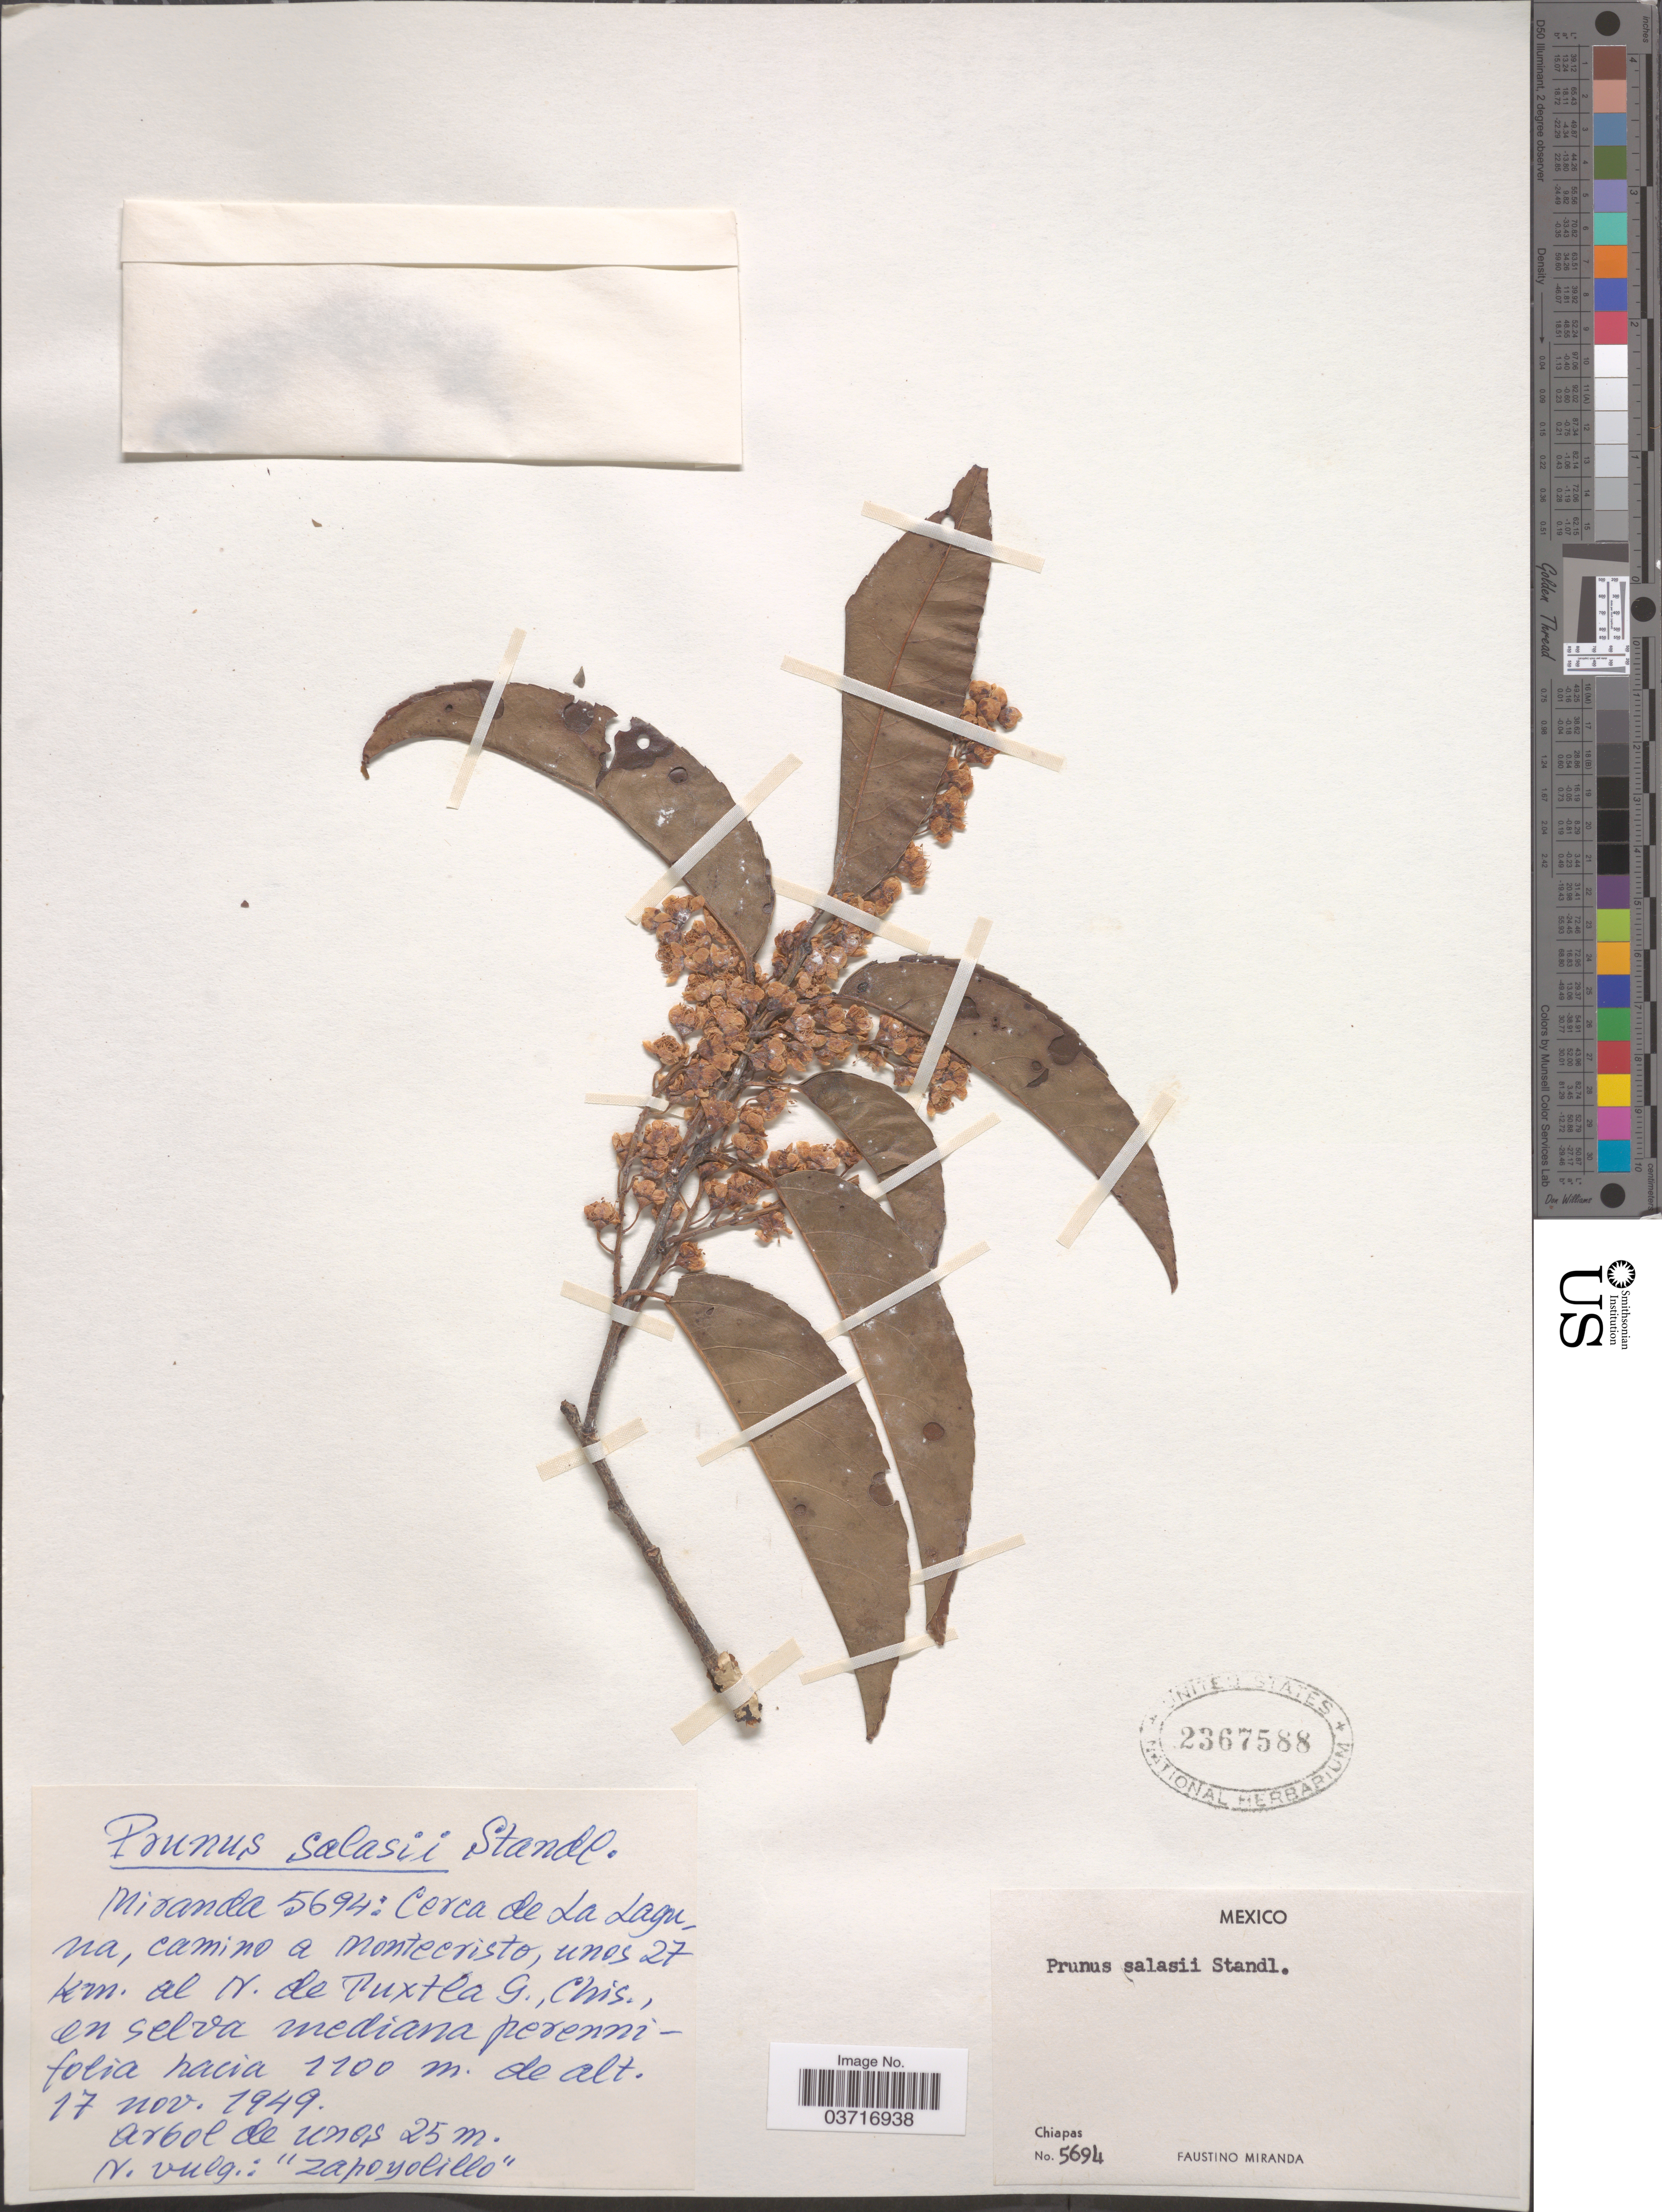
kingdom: Plantae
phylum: Tracheophyta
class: Magnoliopsida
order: Rosales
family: Rosaceae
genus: Prunus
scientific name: Prunus salasii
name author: Standl.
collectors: F. Miranda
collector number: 5694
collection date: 1949-11-17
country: Mexico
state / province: Chiapas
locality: Cerca de La Laguna, camino a montecristo, unos 27 km. al N. de Tuxtla G., Chis.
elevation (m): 1100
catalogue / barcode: US 2367588